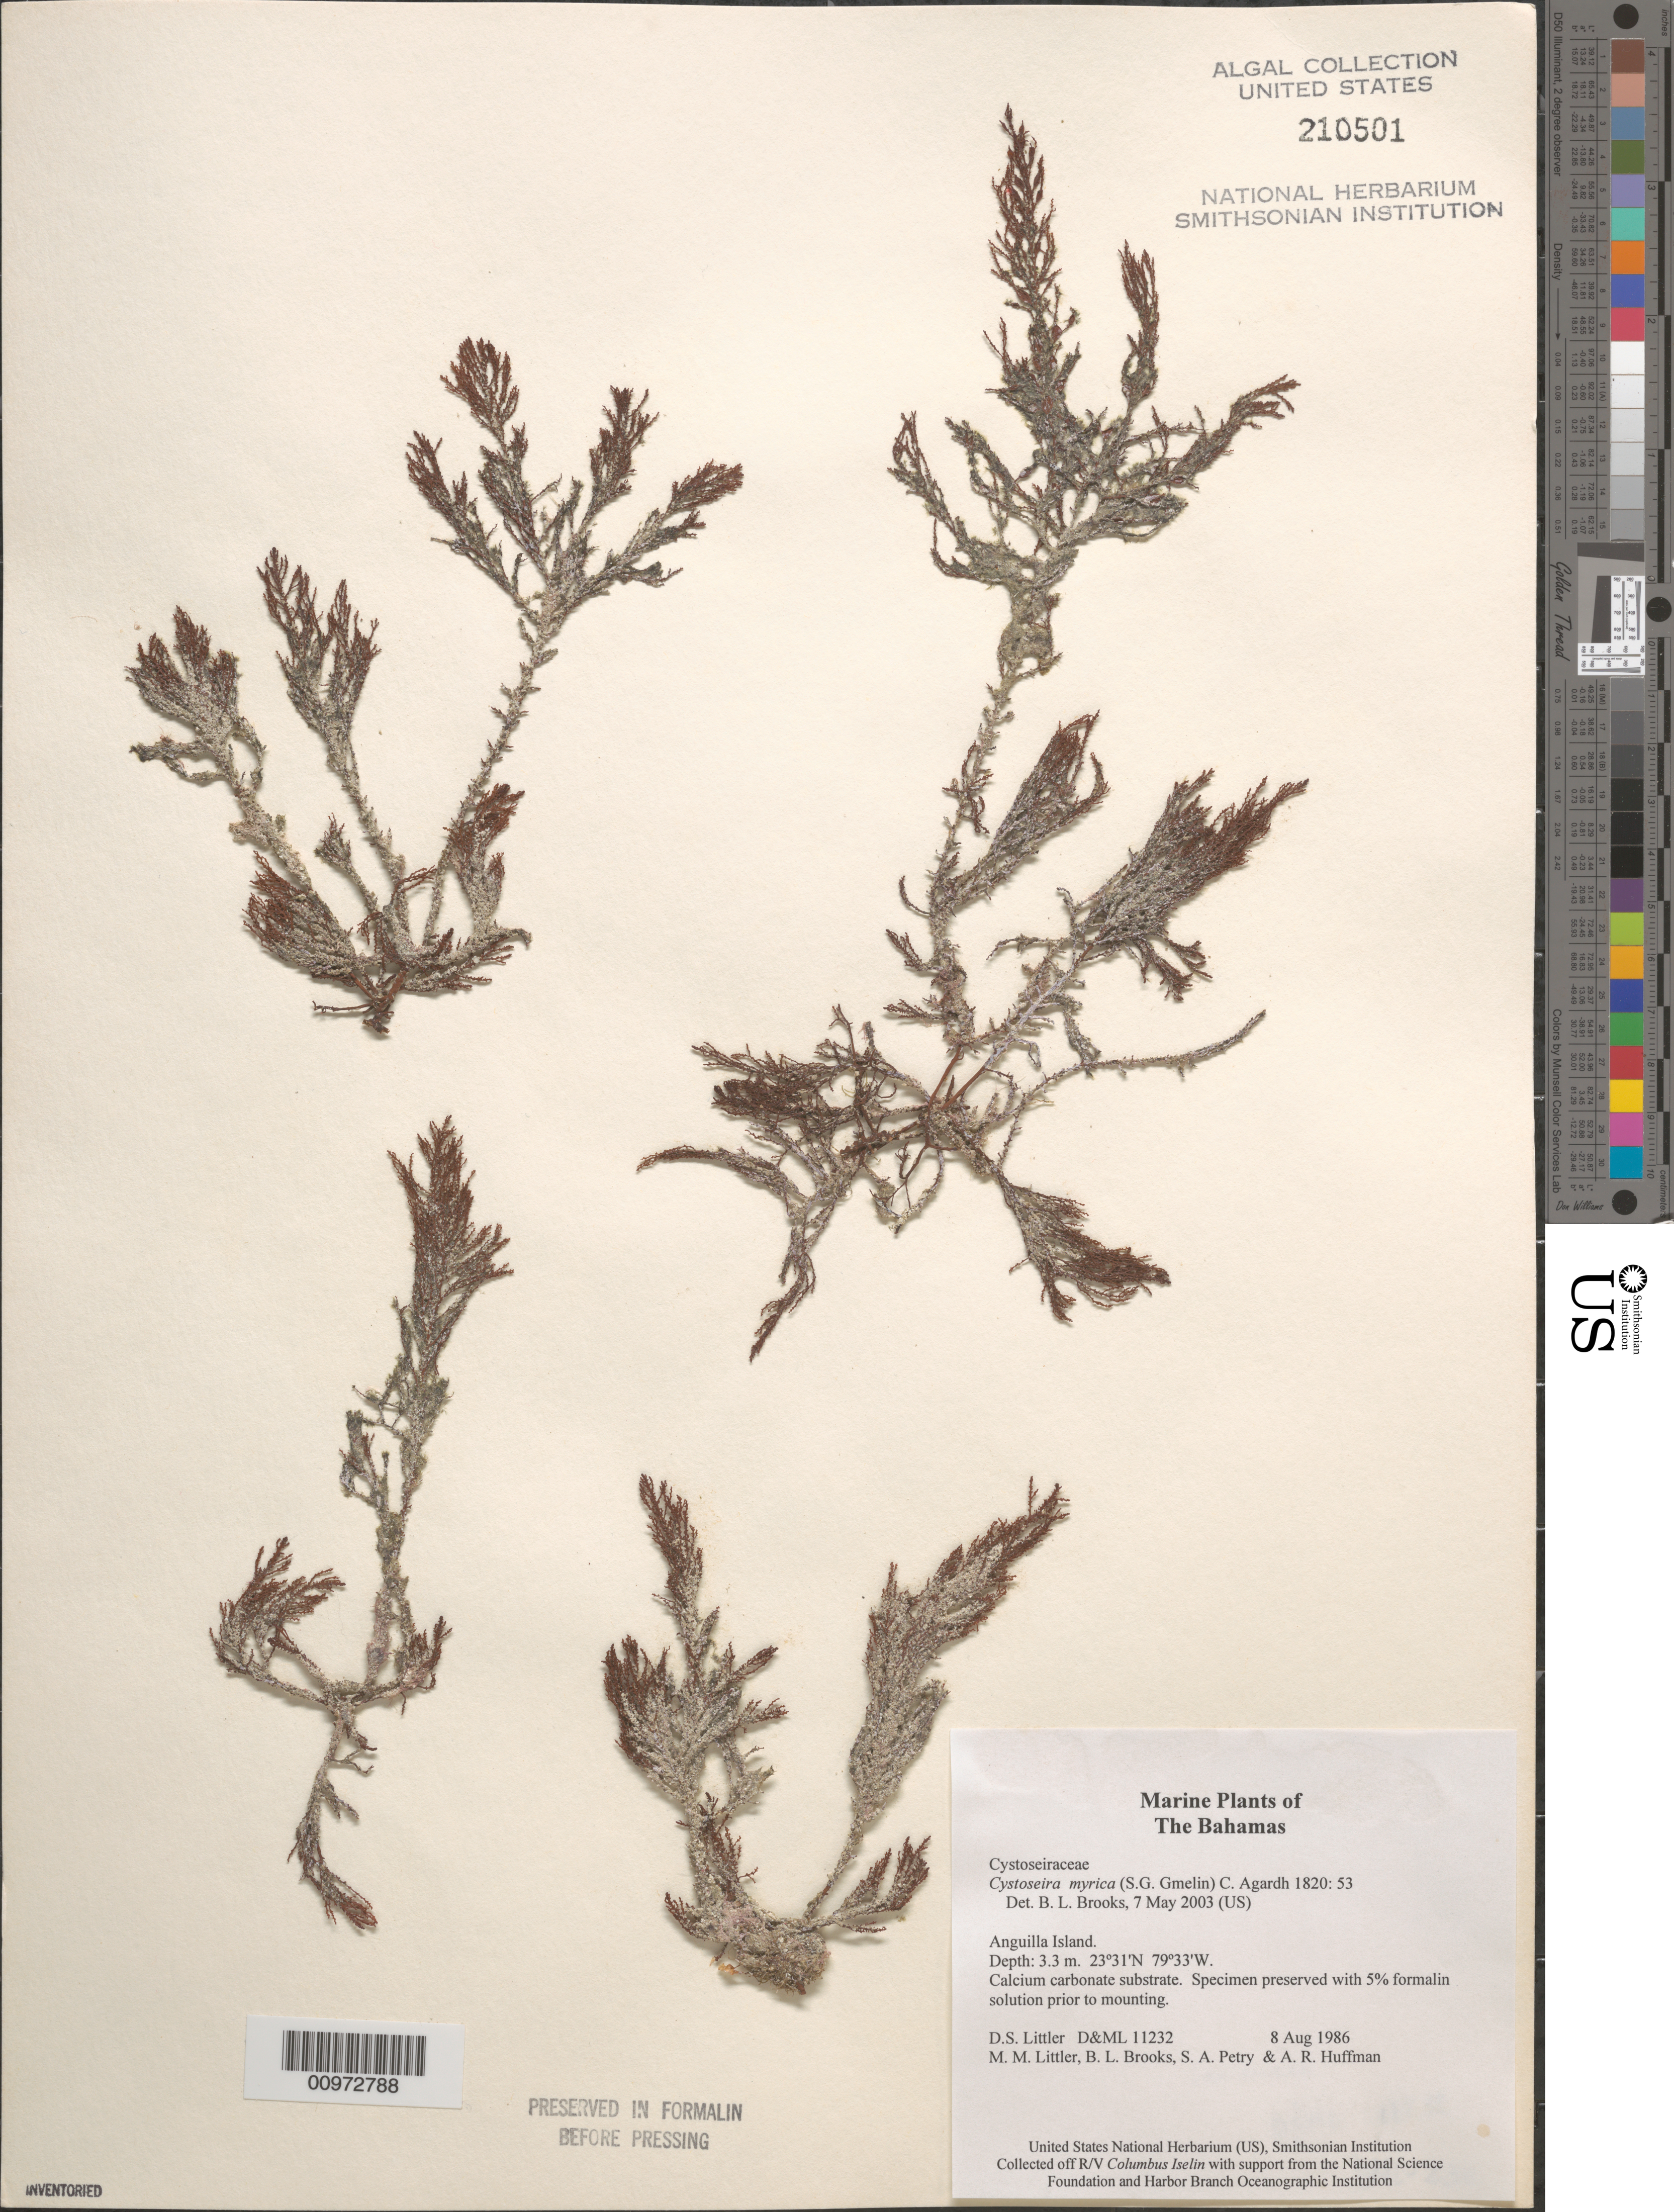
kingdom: Chromista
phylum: Ochrophyta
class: Phaeophyceae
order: Fucales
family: Sargassaceae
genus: Cystoseira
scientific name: Cystoseira myrica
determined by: Brooks, B. L., (BOT), Smithsonian Institution - National Museum of Natural History (UNITED STATES)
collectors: D. S. Littler, M. M. Littler, B. Brooks, S. Petry & A. Huffman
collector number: D&ML 11232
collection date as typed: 08 Aug 1986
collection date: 1986-08-08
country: Bahamas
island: Anguilla Island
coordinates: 23 31'N, 79 33'W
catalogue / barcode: US 210501